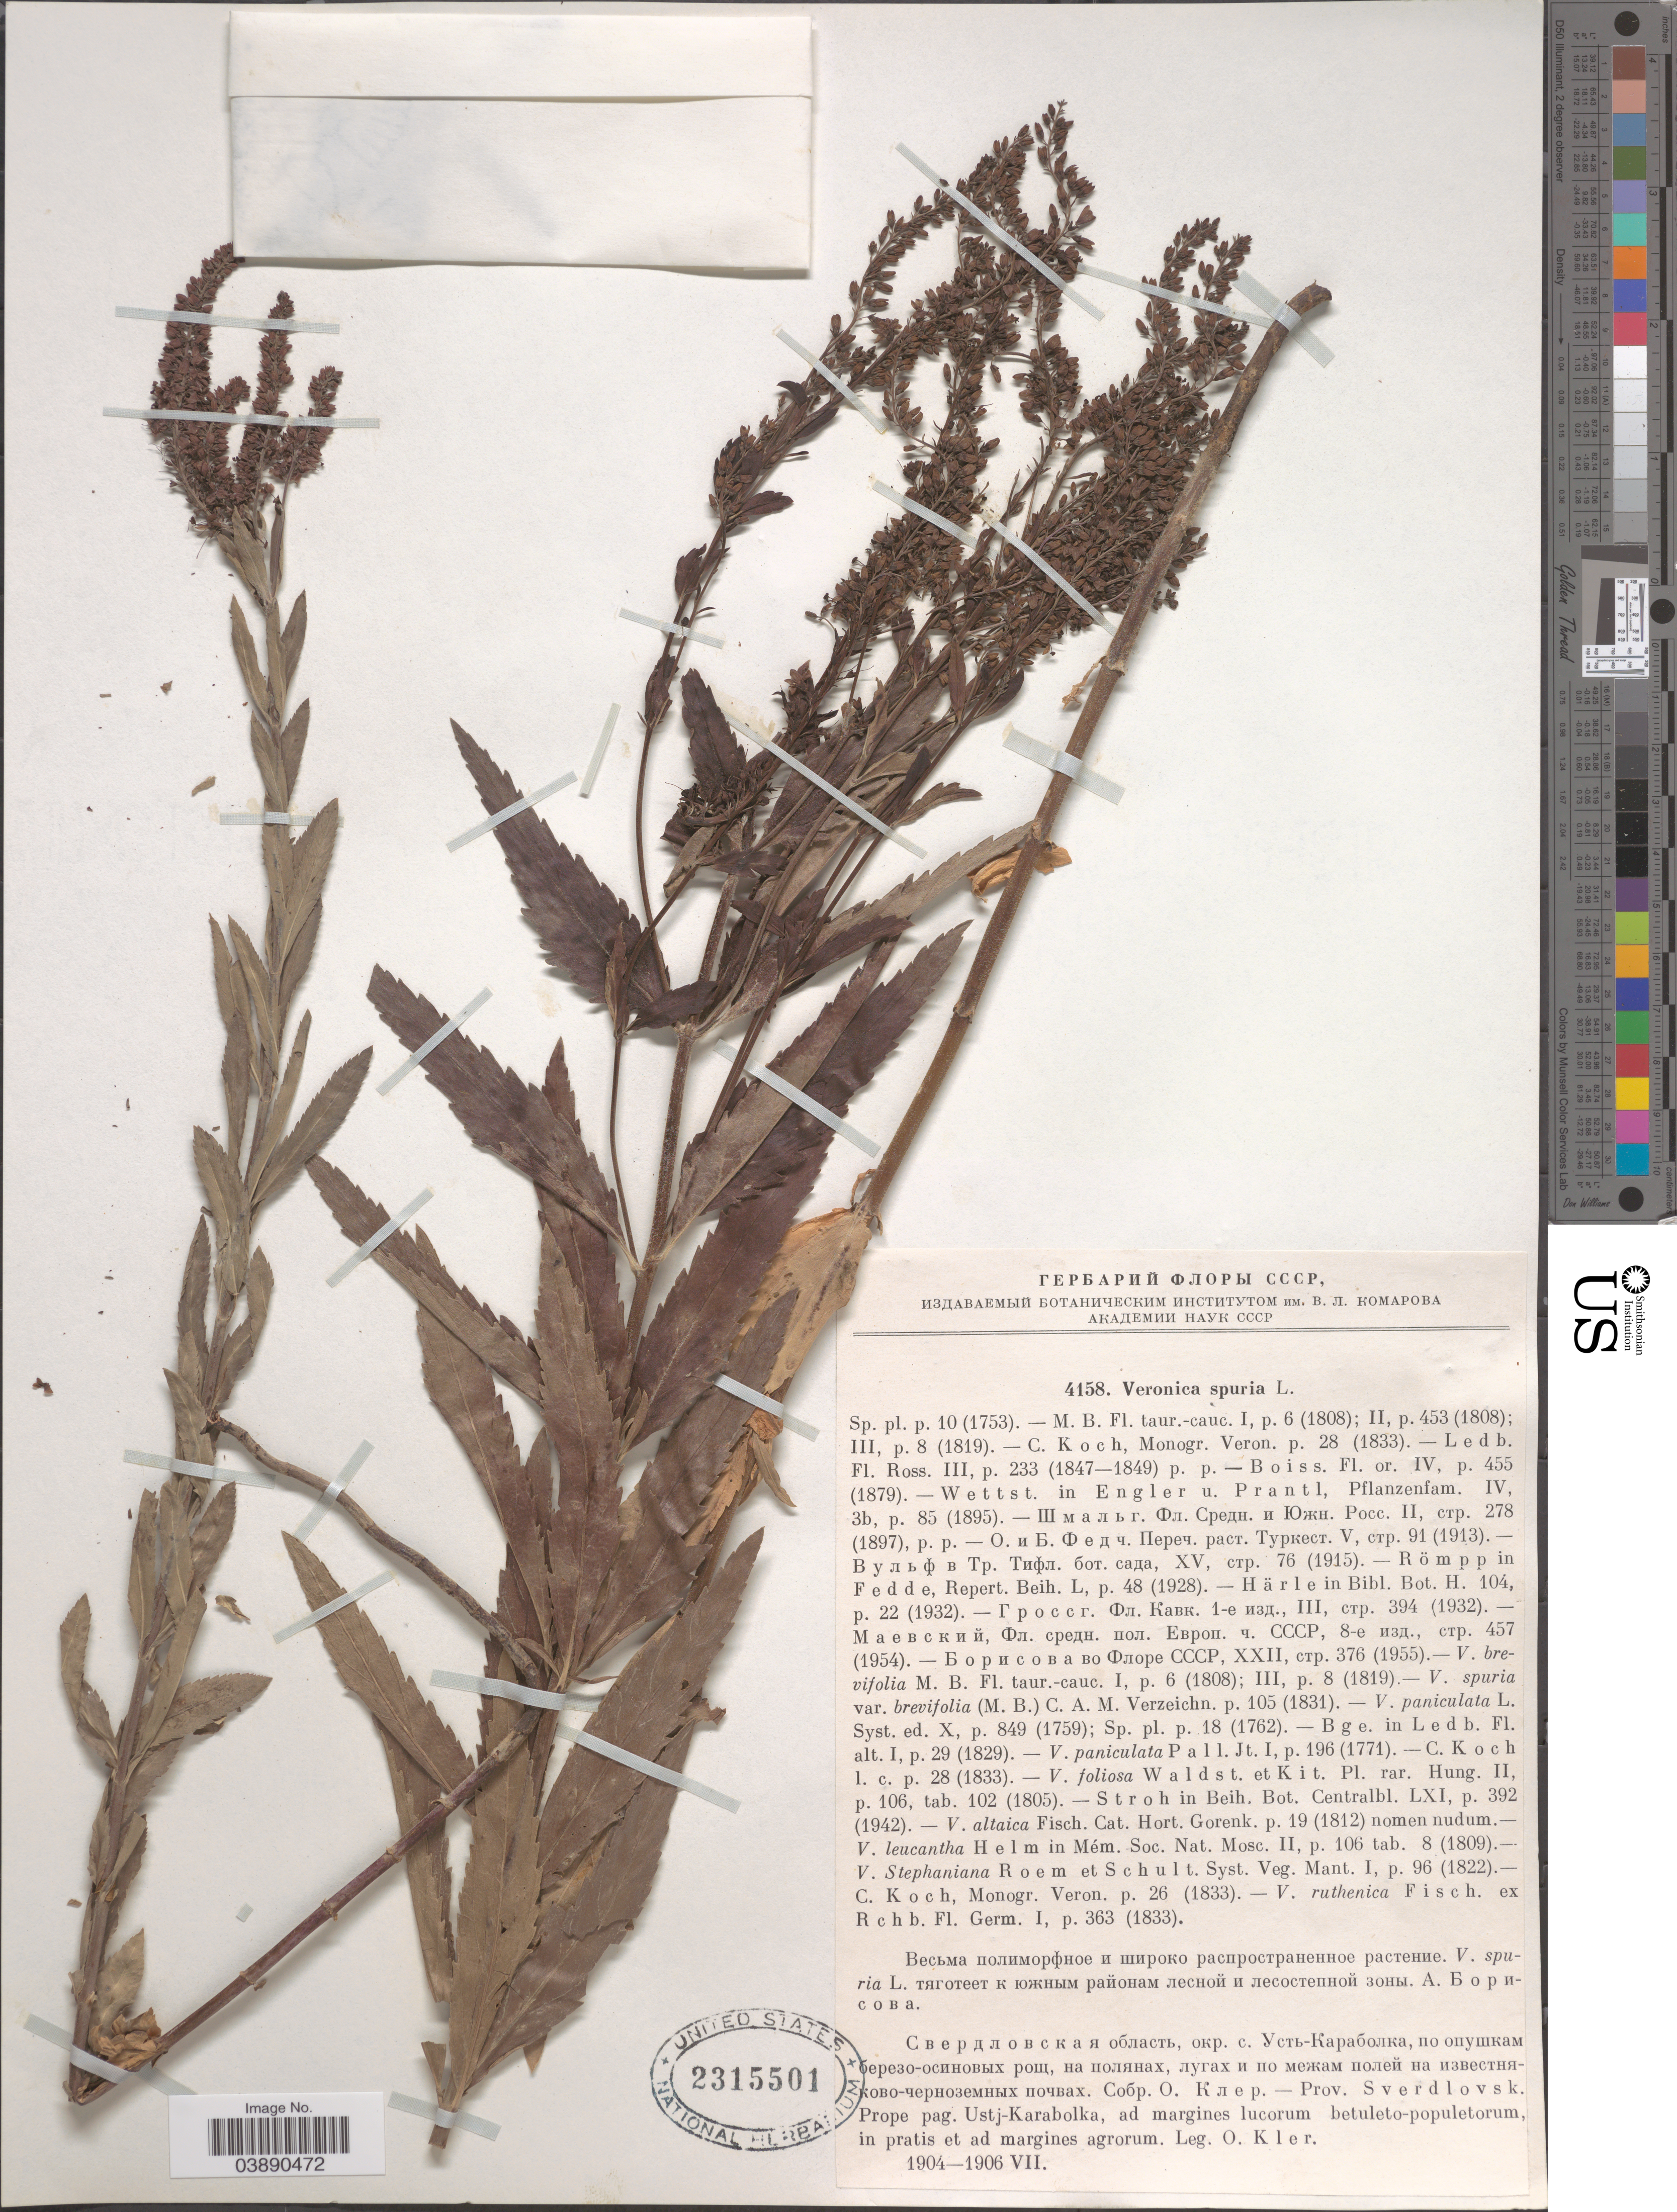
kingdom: Plantae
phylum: Tracheophyta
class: Magnoliopsida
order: Lamiales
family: Plantaginaceae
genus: Veronica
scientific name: Veronica spuria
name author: L.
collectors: O. Kler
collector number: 4158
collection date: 1904-07/1906-07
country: Russian Federation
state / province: Sverdlovsk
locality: Prov. Sverdlovsk. Prope pag. Ustj-Karabolka, ad margines lucorum betuleto-populetorum, in pratis et ad margines agrorum.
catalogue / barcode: US 2315501